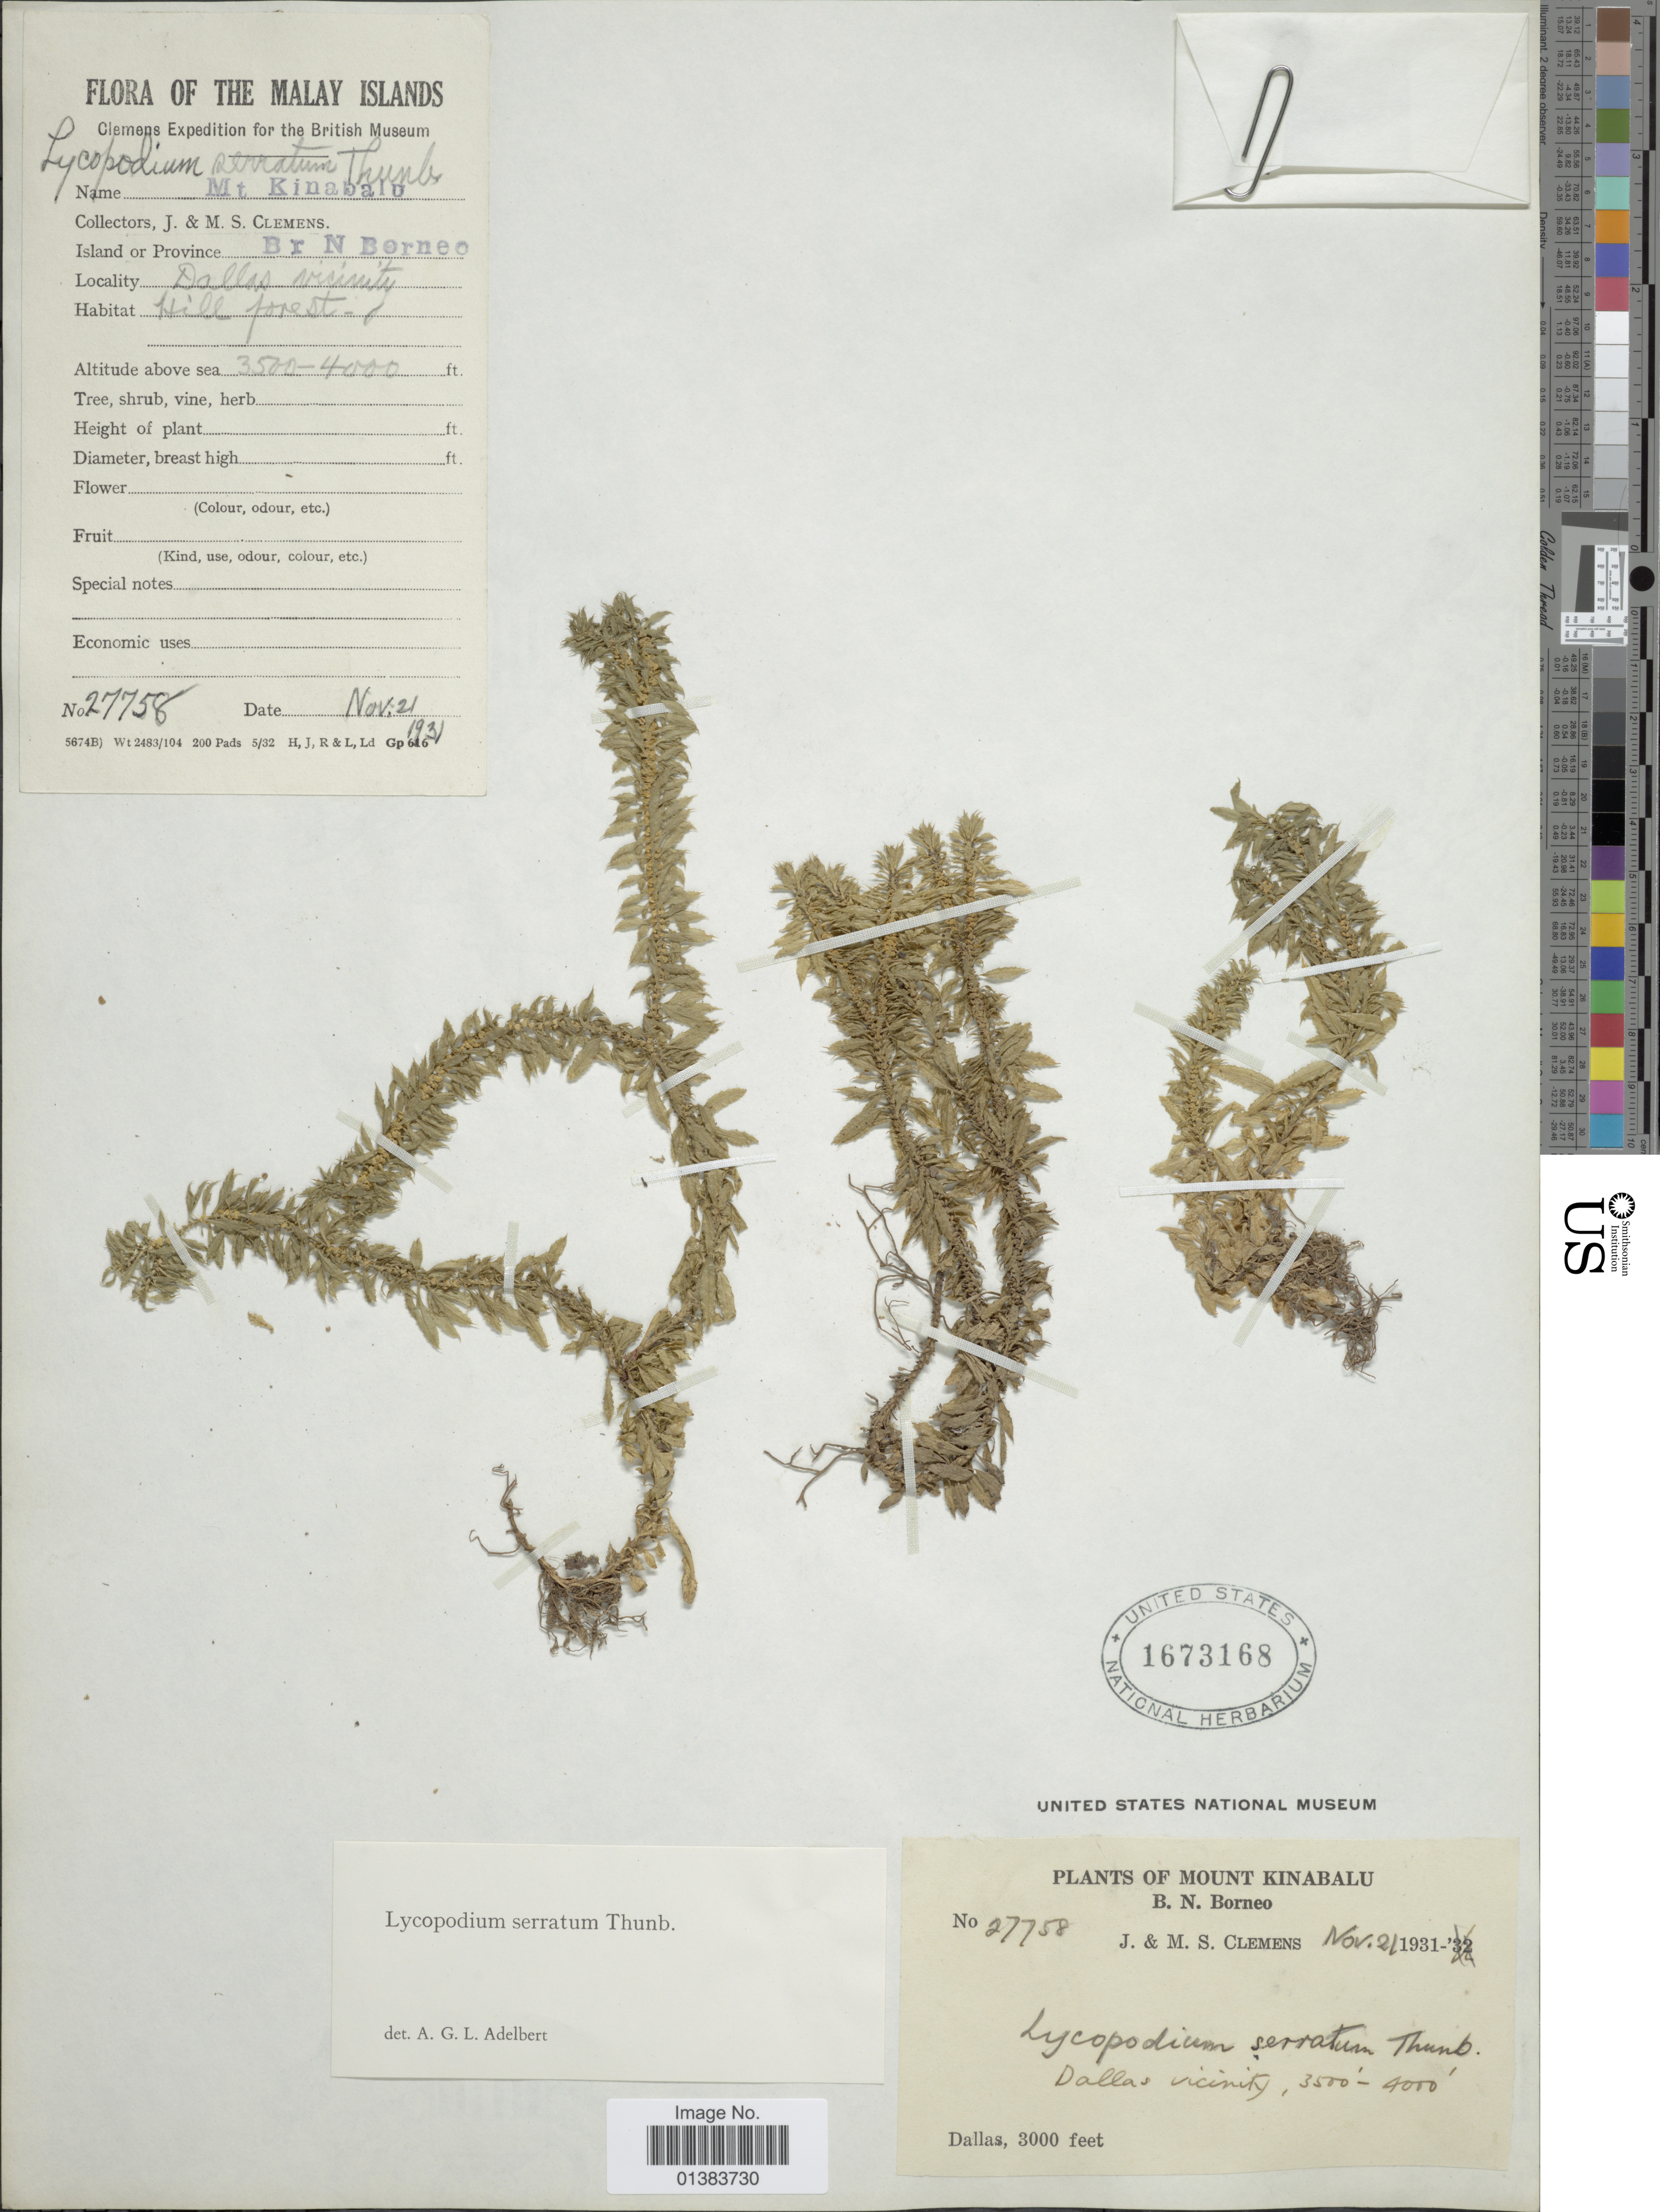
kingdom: Plantae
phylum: Tracheophyta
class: Lycopodiopsida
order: Lycopodiales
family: Lycopodiaceae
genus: Huperzia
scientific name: Huperzia serrata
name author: (Thunb.) Trevis.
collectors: J. Clemens & M. S. Clemens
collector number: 27758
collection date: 1931-11-21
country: Malaysia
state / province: Sabah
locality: Mount Kinabalu, B.N. Borneo, Dallas vicinity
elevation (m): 1067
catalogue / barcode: US 1673168